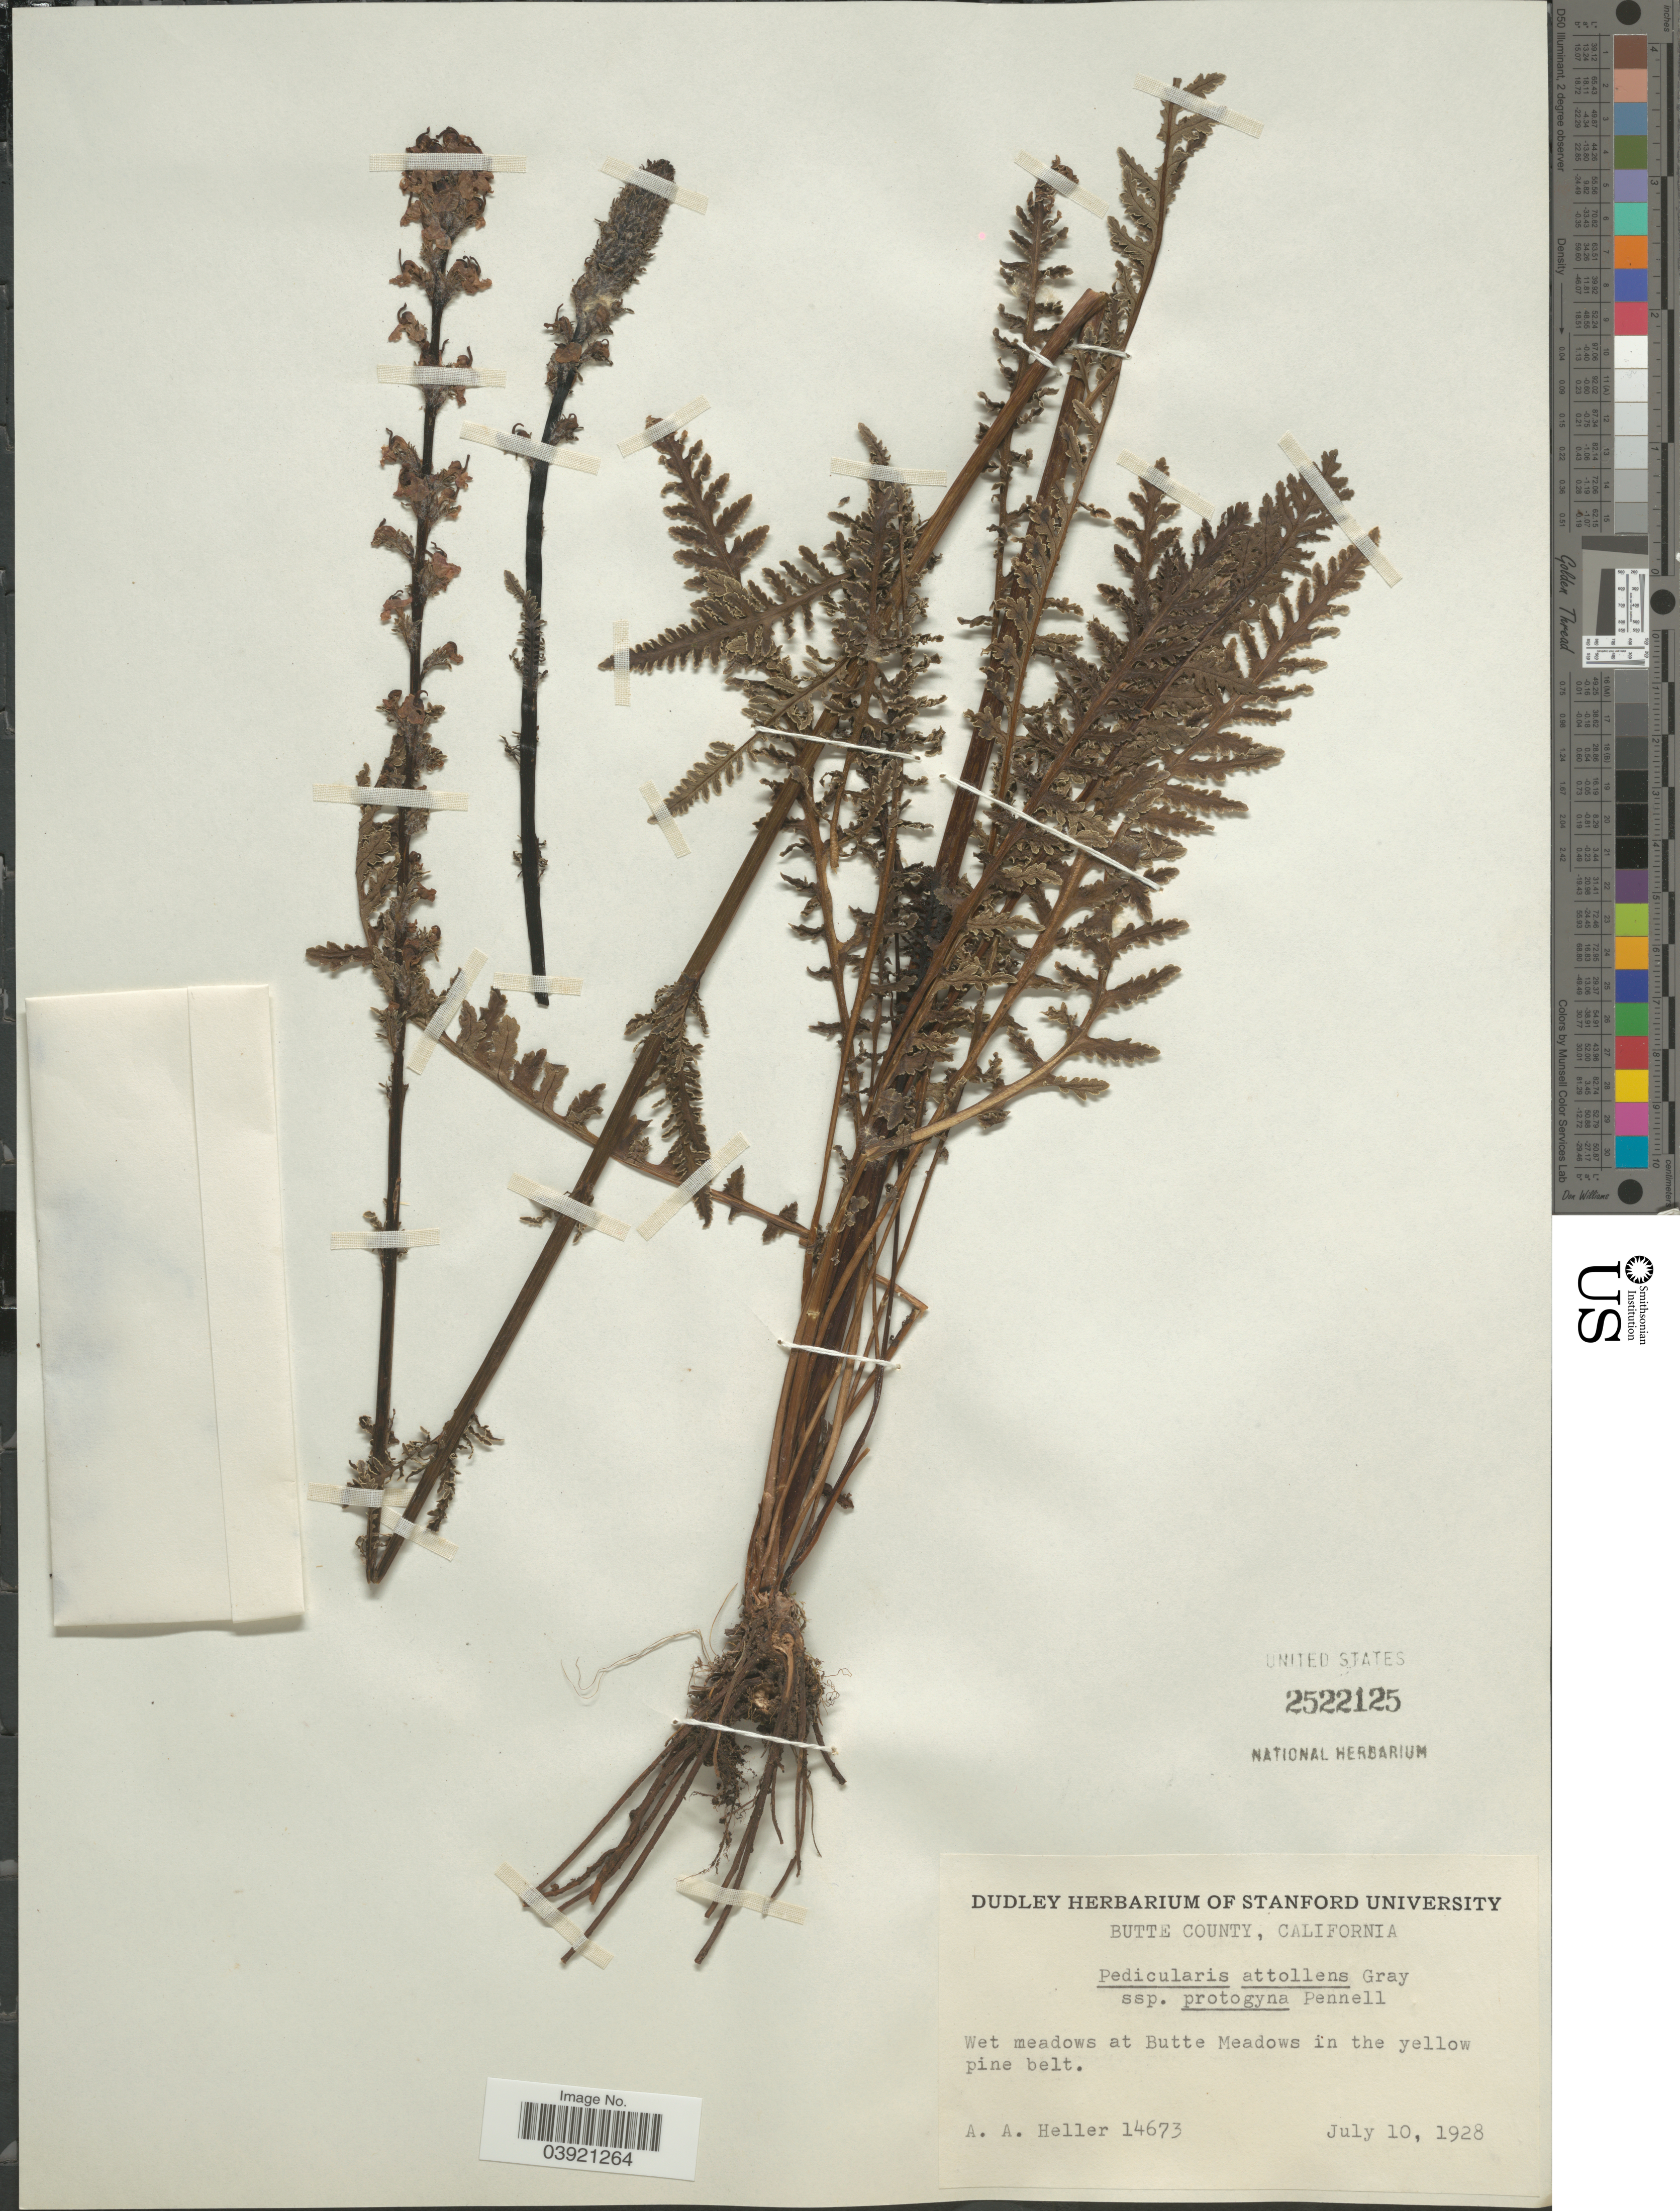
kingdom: Plantae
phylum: Tracheophyta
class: Magnoliopsida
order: Lamiales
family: Orobanchaceae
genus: Pedicularis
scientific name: Pedicularis attollens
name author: A. Gray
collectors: A. A. Heller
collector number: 14673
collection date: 1928-07-10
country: United States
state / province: California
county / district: Butte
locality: Butte County. Wet meadows at Butte Meadows in the yellow pine belt.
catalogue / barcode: US 2522125